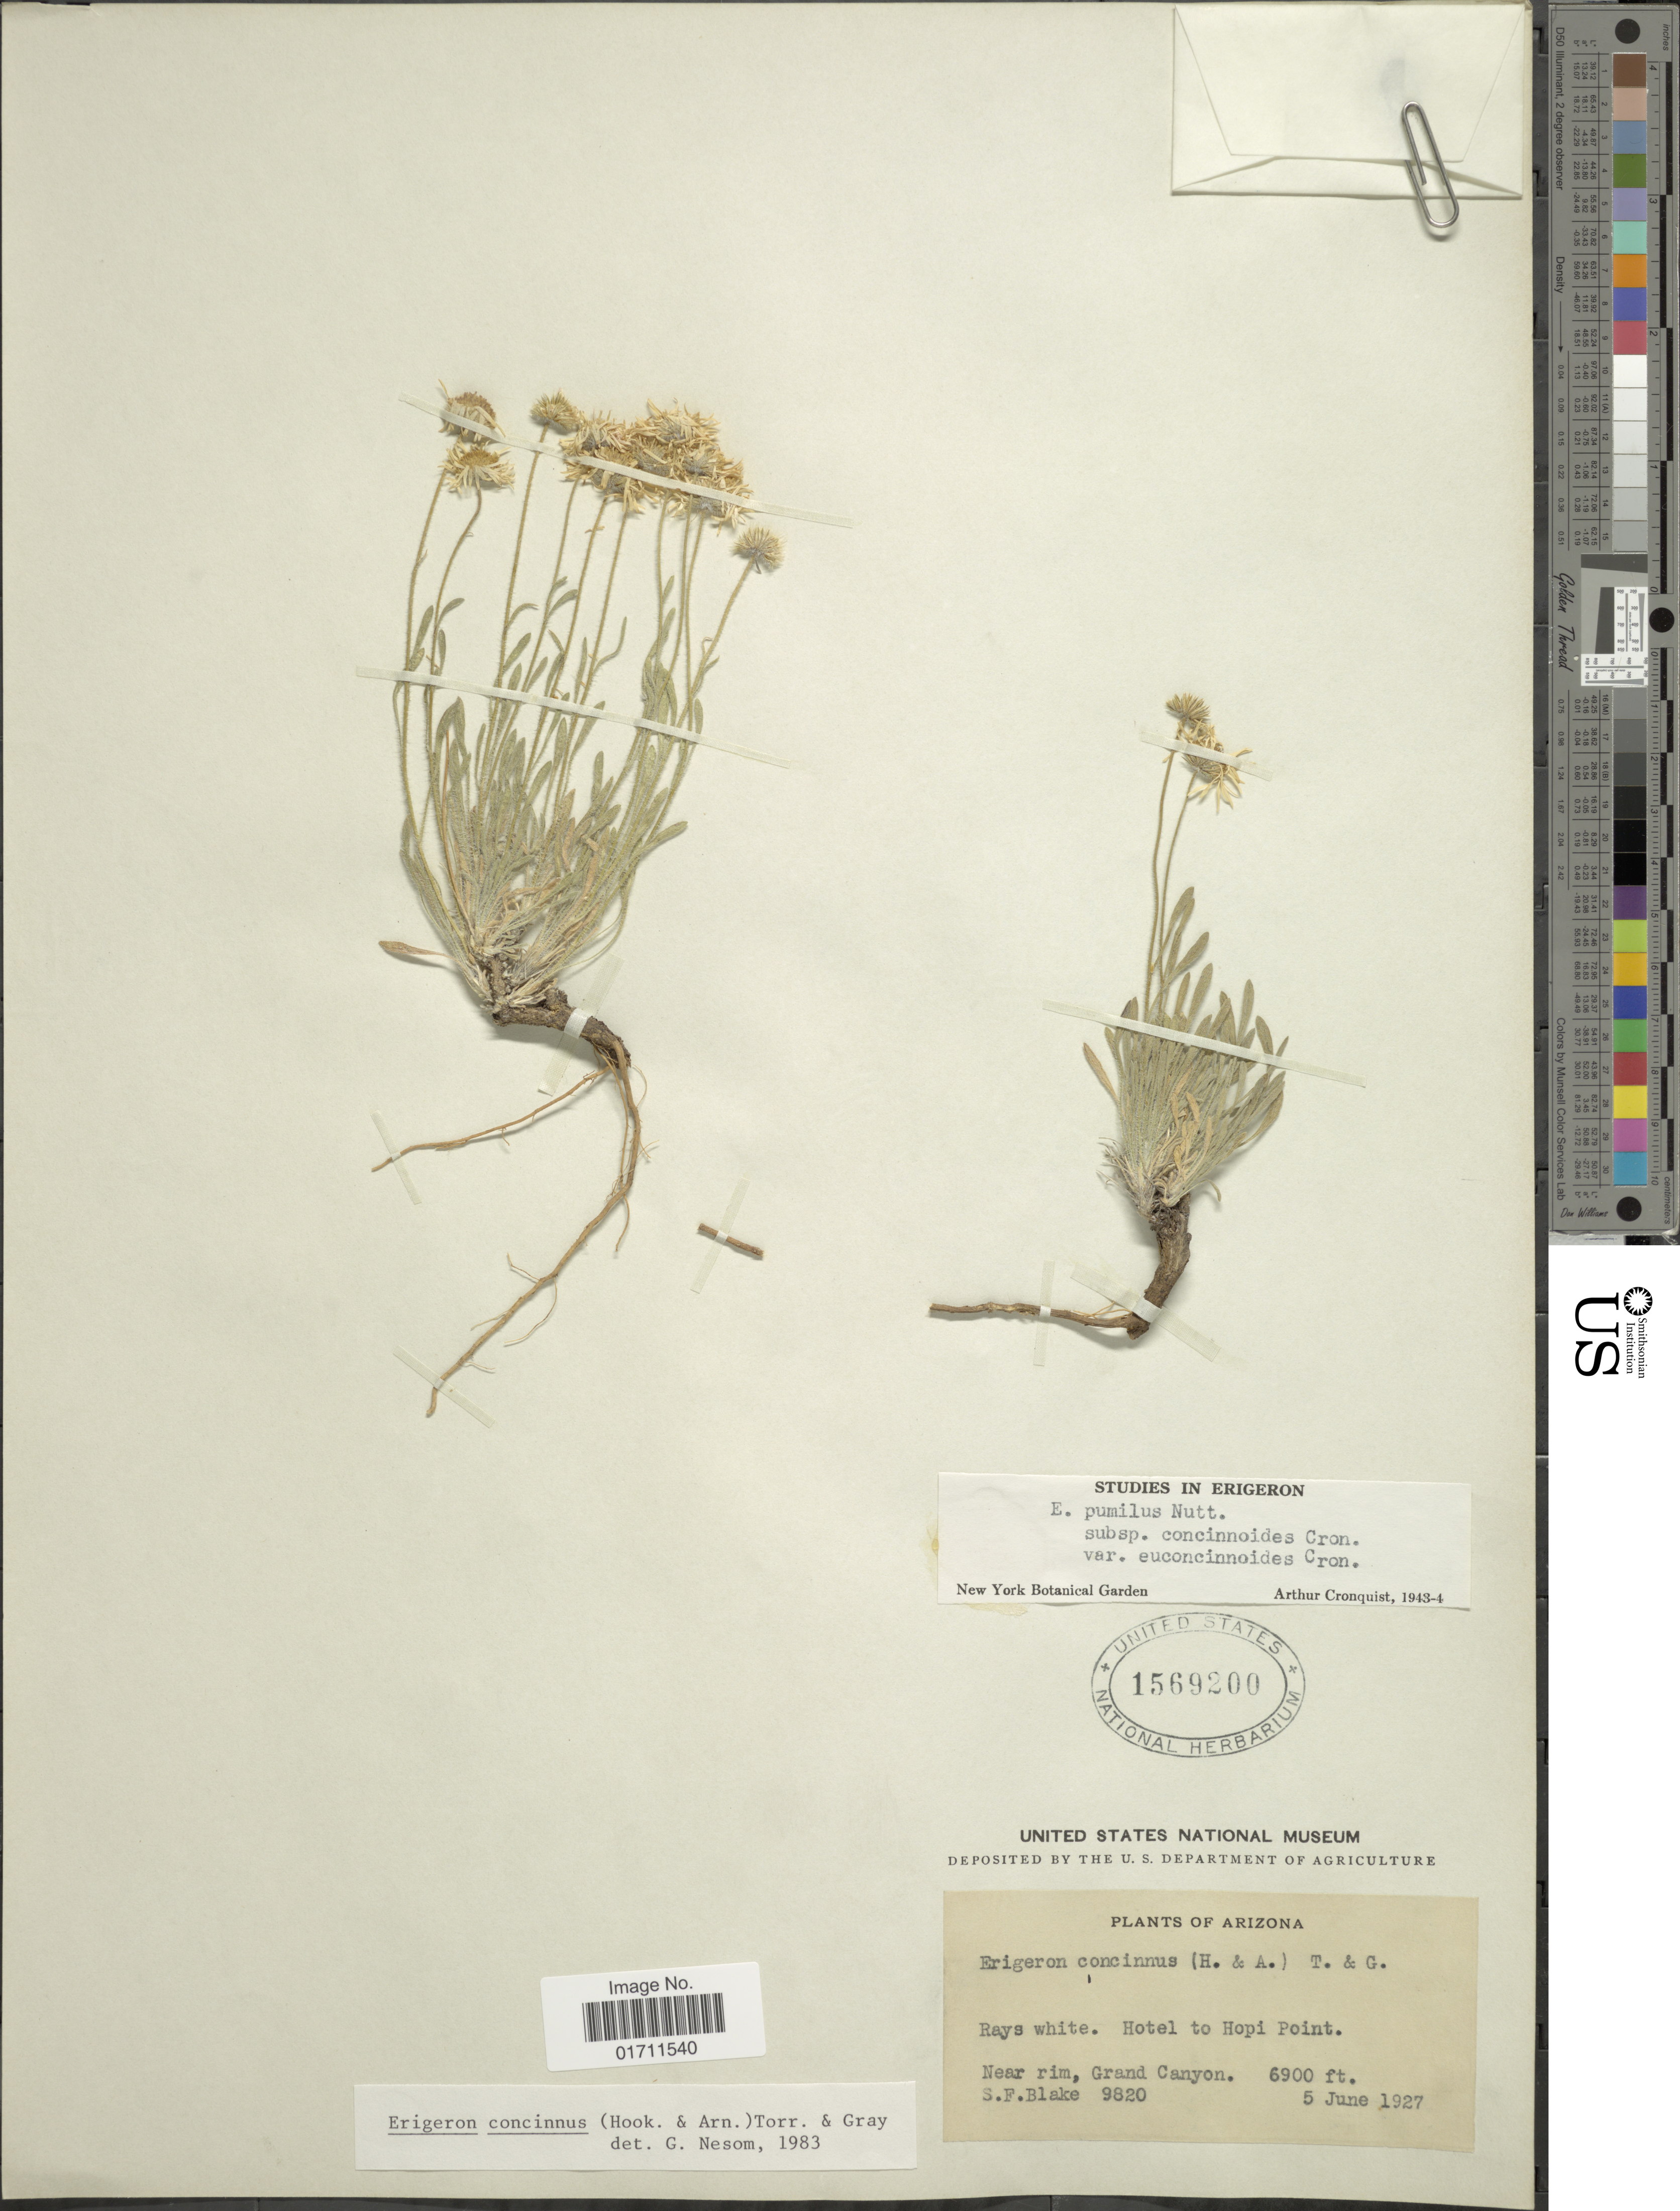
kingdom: Plantae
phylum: Tracheophyta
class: Magnoliopsida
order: Asterales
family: Asteraceae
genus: Erigeron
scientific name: Erigeron concinnus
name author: (Hook. & Arn.) Torr. & A. Gray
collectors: S. Blake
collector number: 9820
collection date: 1927-06-05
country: United States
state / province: Arizona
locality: Hotel to Hopi Point. Near rim, Grand Canyon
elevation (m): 2103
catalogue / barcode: US 1569200